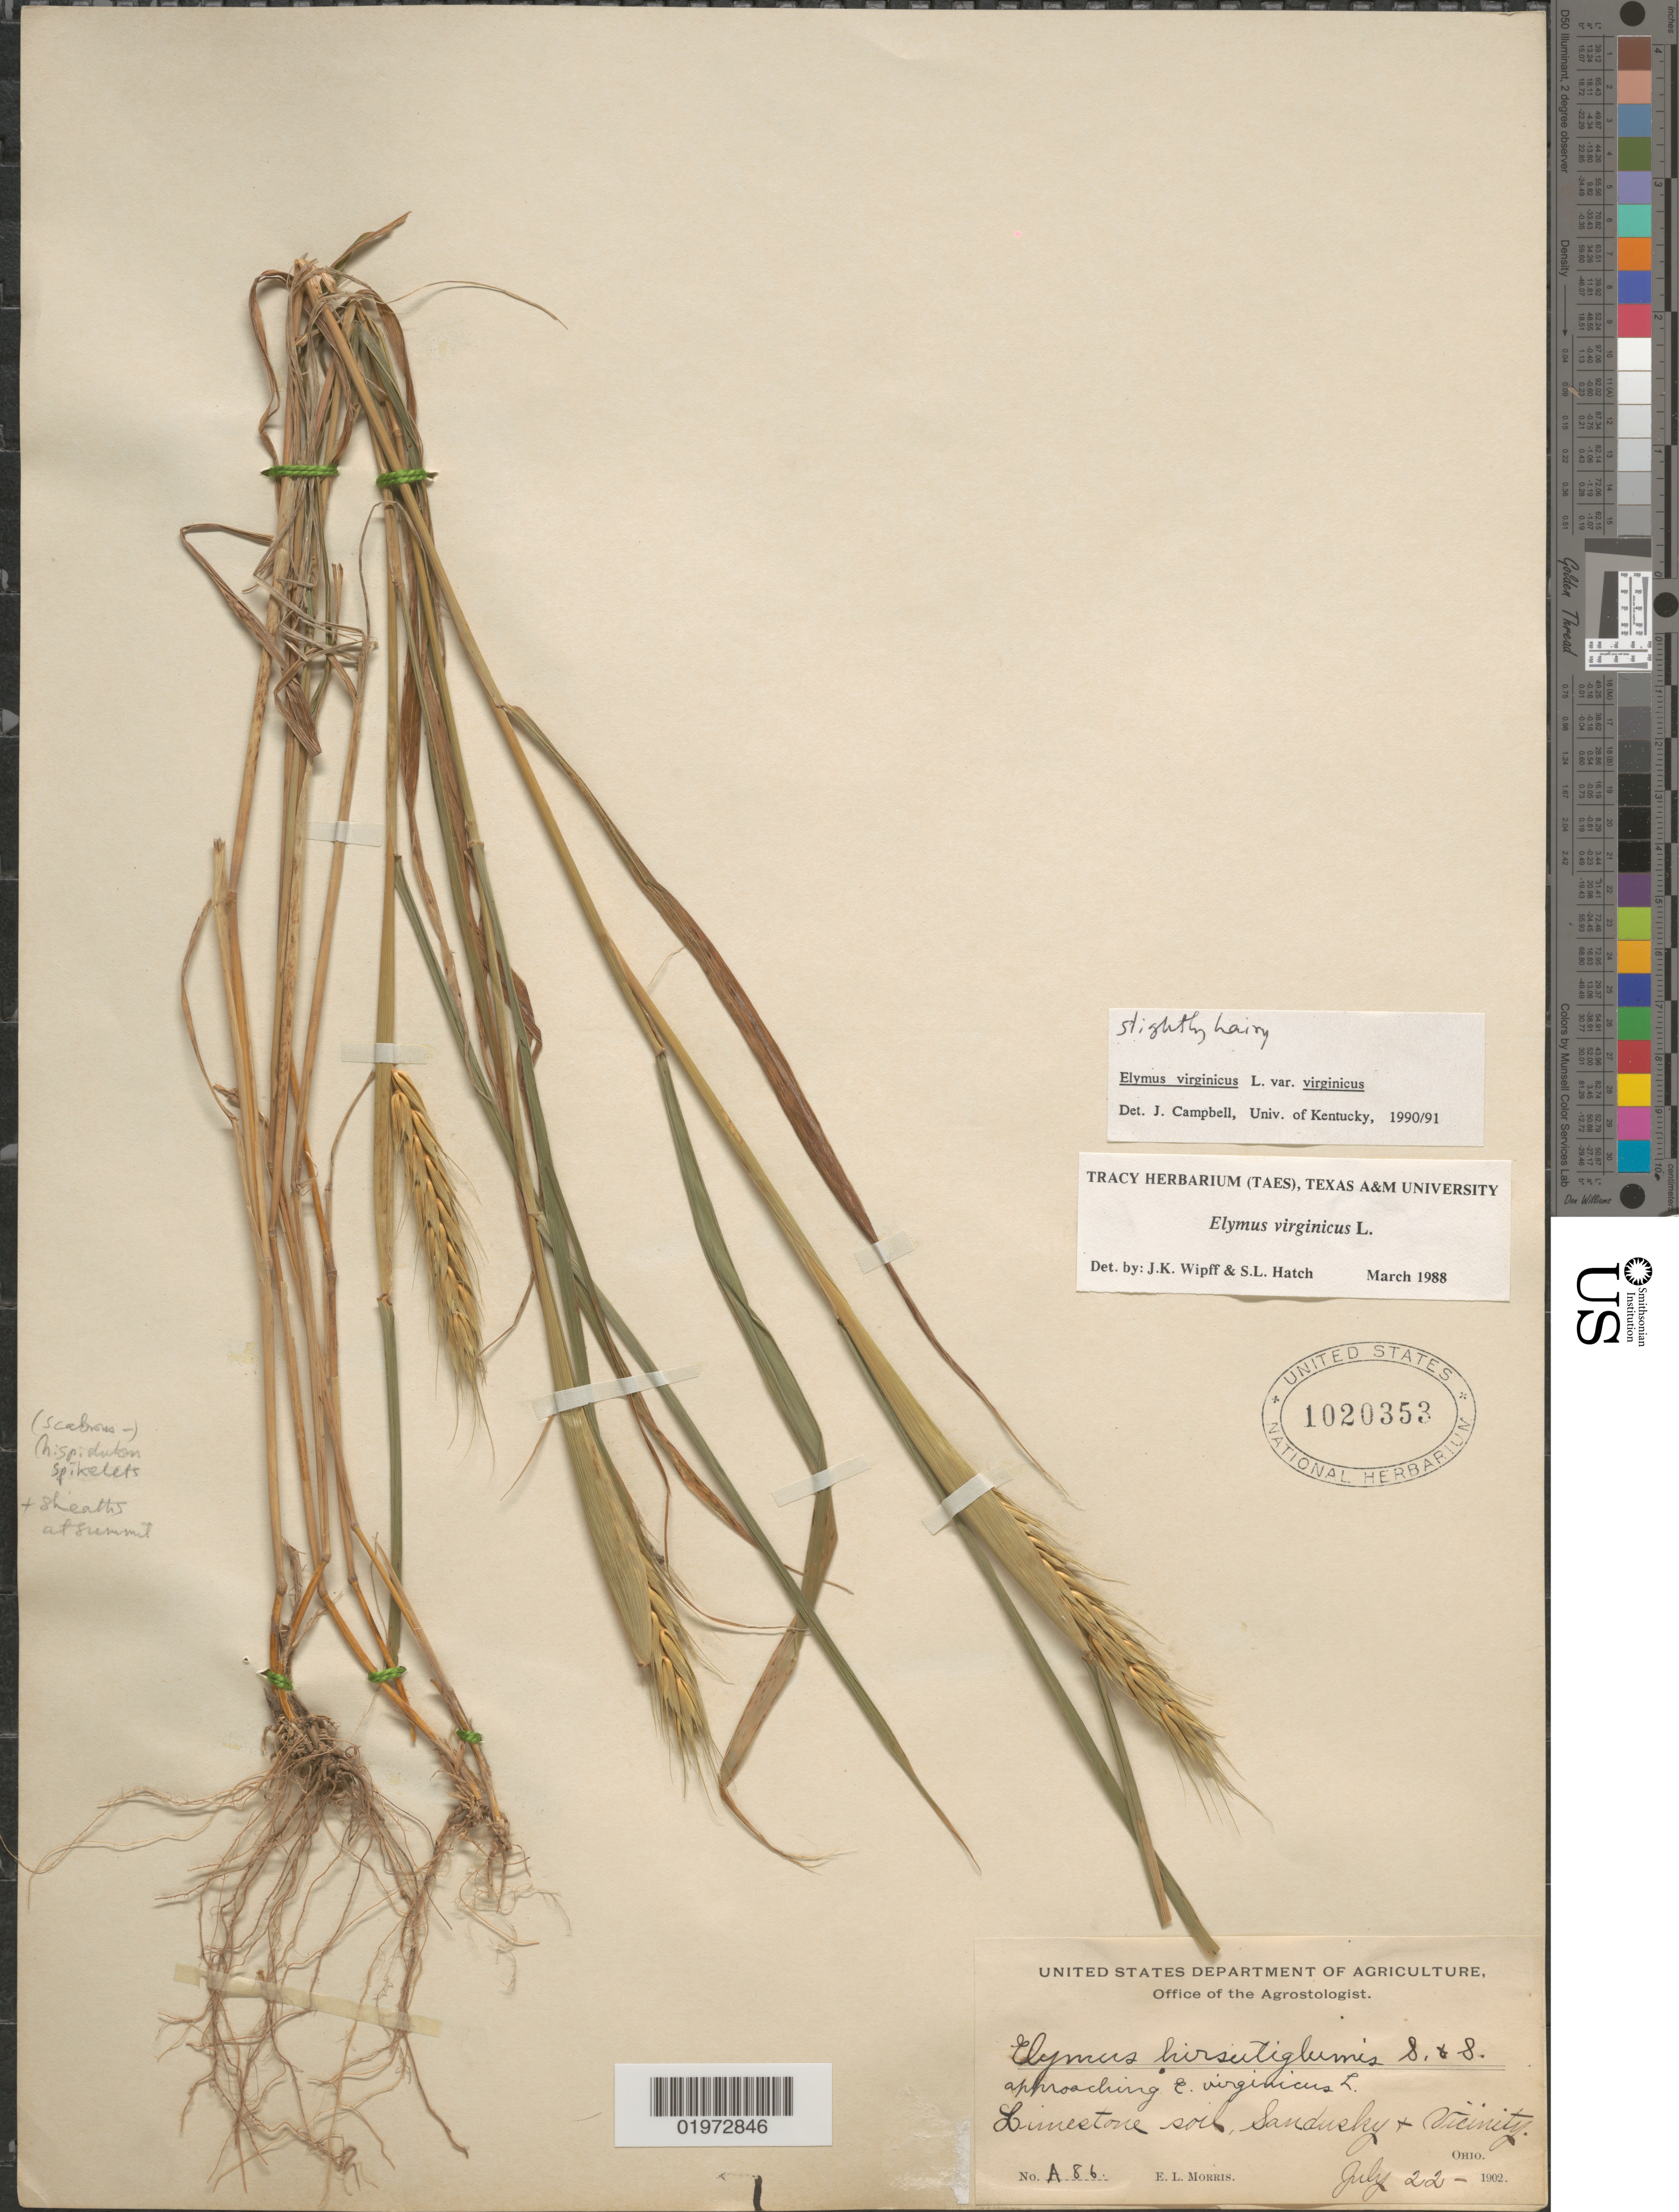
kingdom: Plantae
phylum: Tracheophyta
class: Liliopsida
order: Poales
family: Poaceae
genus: Elymus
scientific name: Elymus virginicus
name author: L.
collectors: E. Morris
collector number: A86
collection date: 1902-07-22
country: United States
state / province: Ohio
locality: Sandusky & Vicinity.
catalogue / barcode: US 1020353